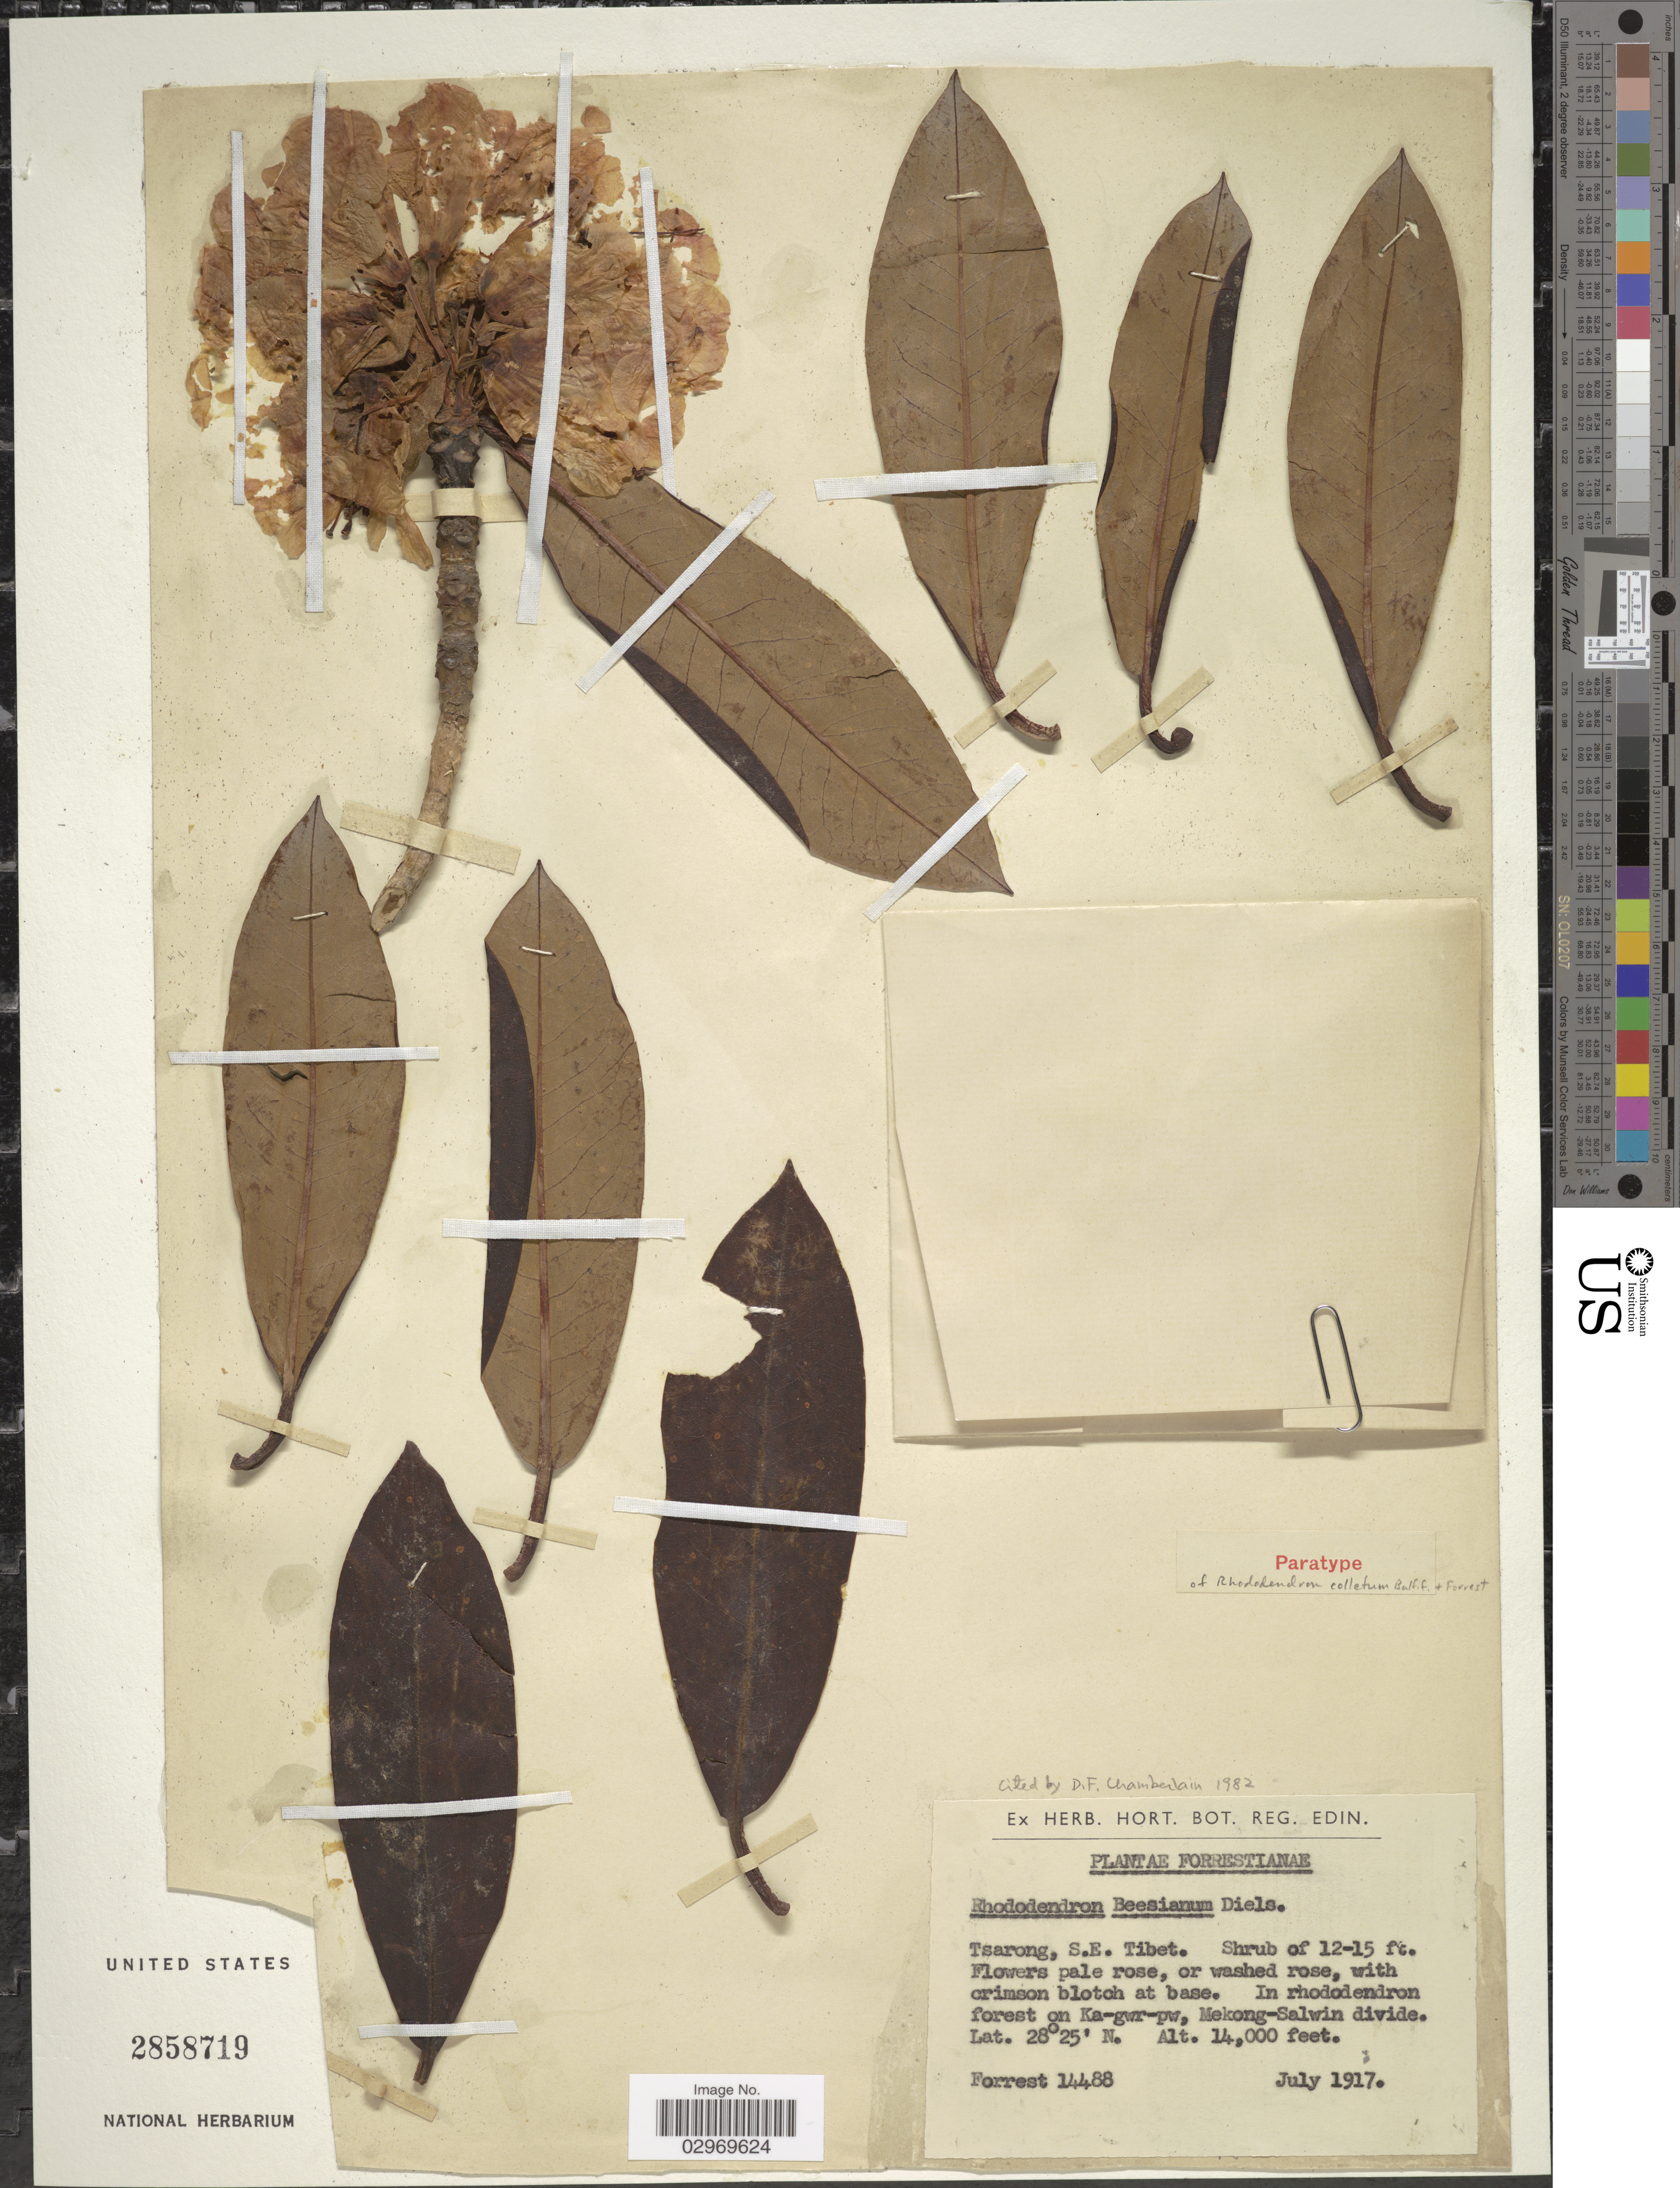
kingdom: Plantae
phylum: Tracheophyta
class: Magnoliopsida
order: Ericales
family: Ericaceae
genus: Rhododendron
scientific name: Rhododendron beesianum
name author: Diels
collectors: -. Forrest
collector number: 14488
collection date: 1917-07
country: China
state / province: Xizang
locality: Tsarong, S.E. Tibet, in rhododendron forest on Ka-gwr-pw, Mekong-Salwin divide.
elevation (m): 4267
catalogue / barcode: US 2858719